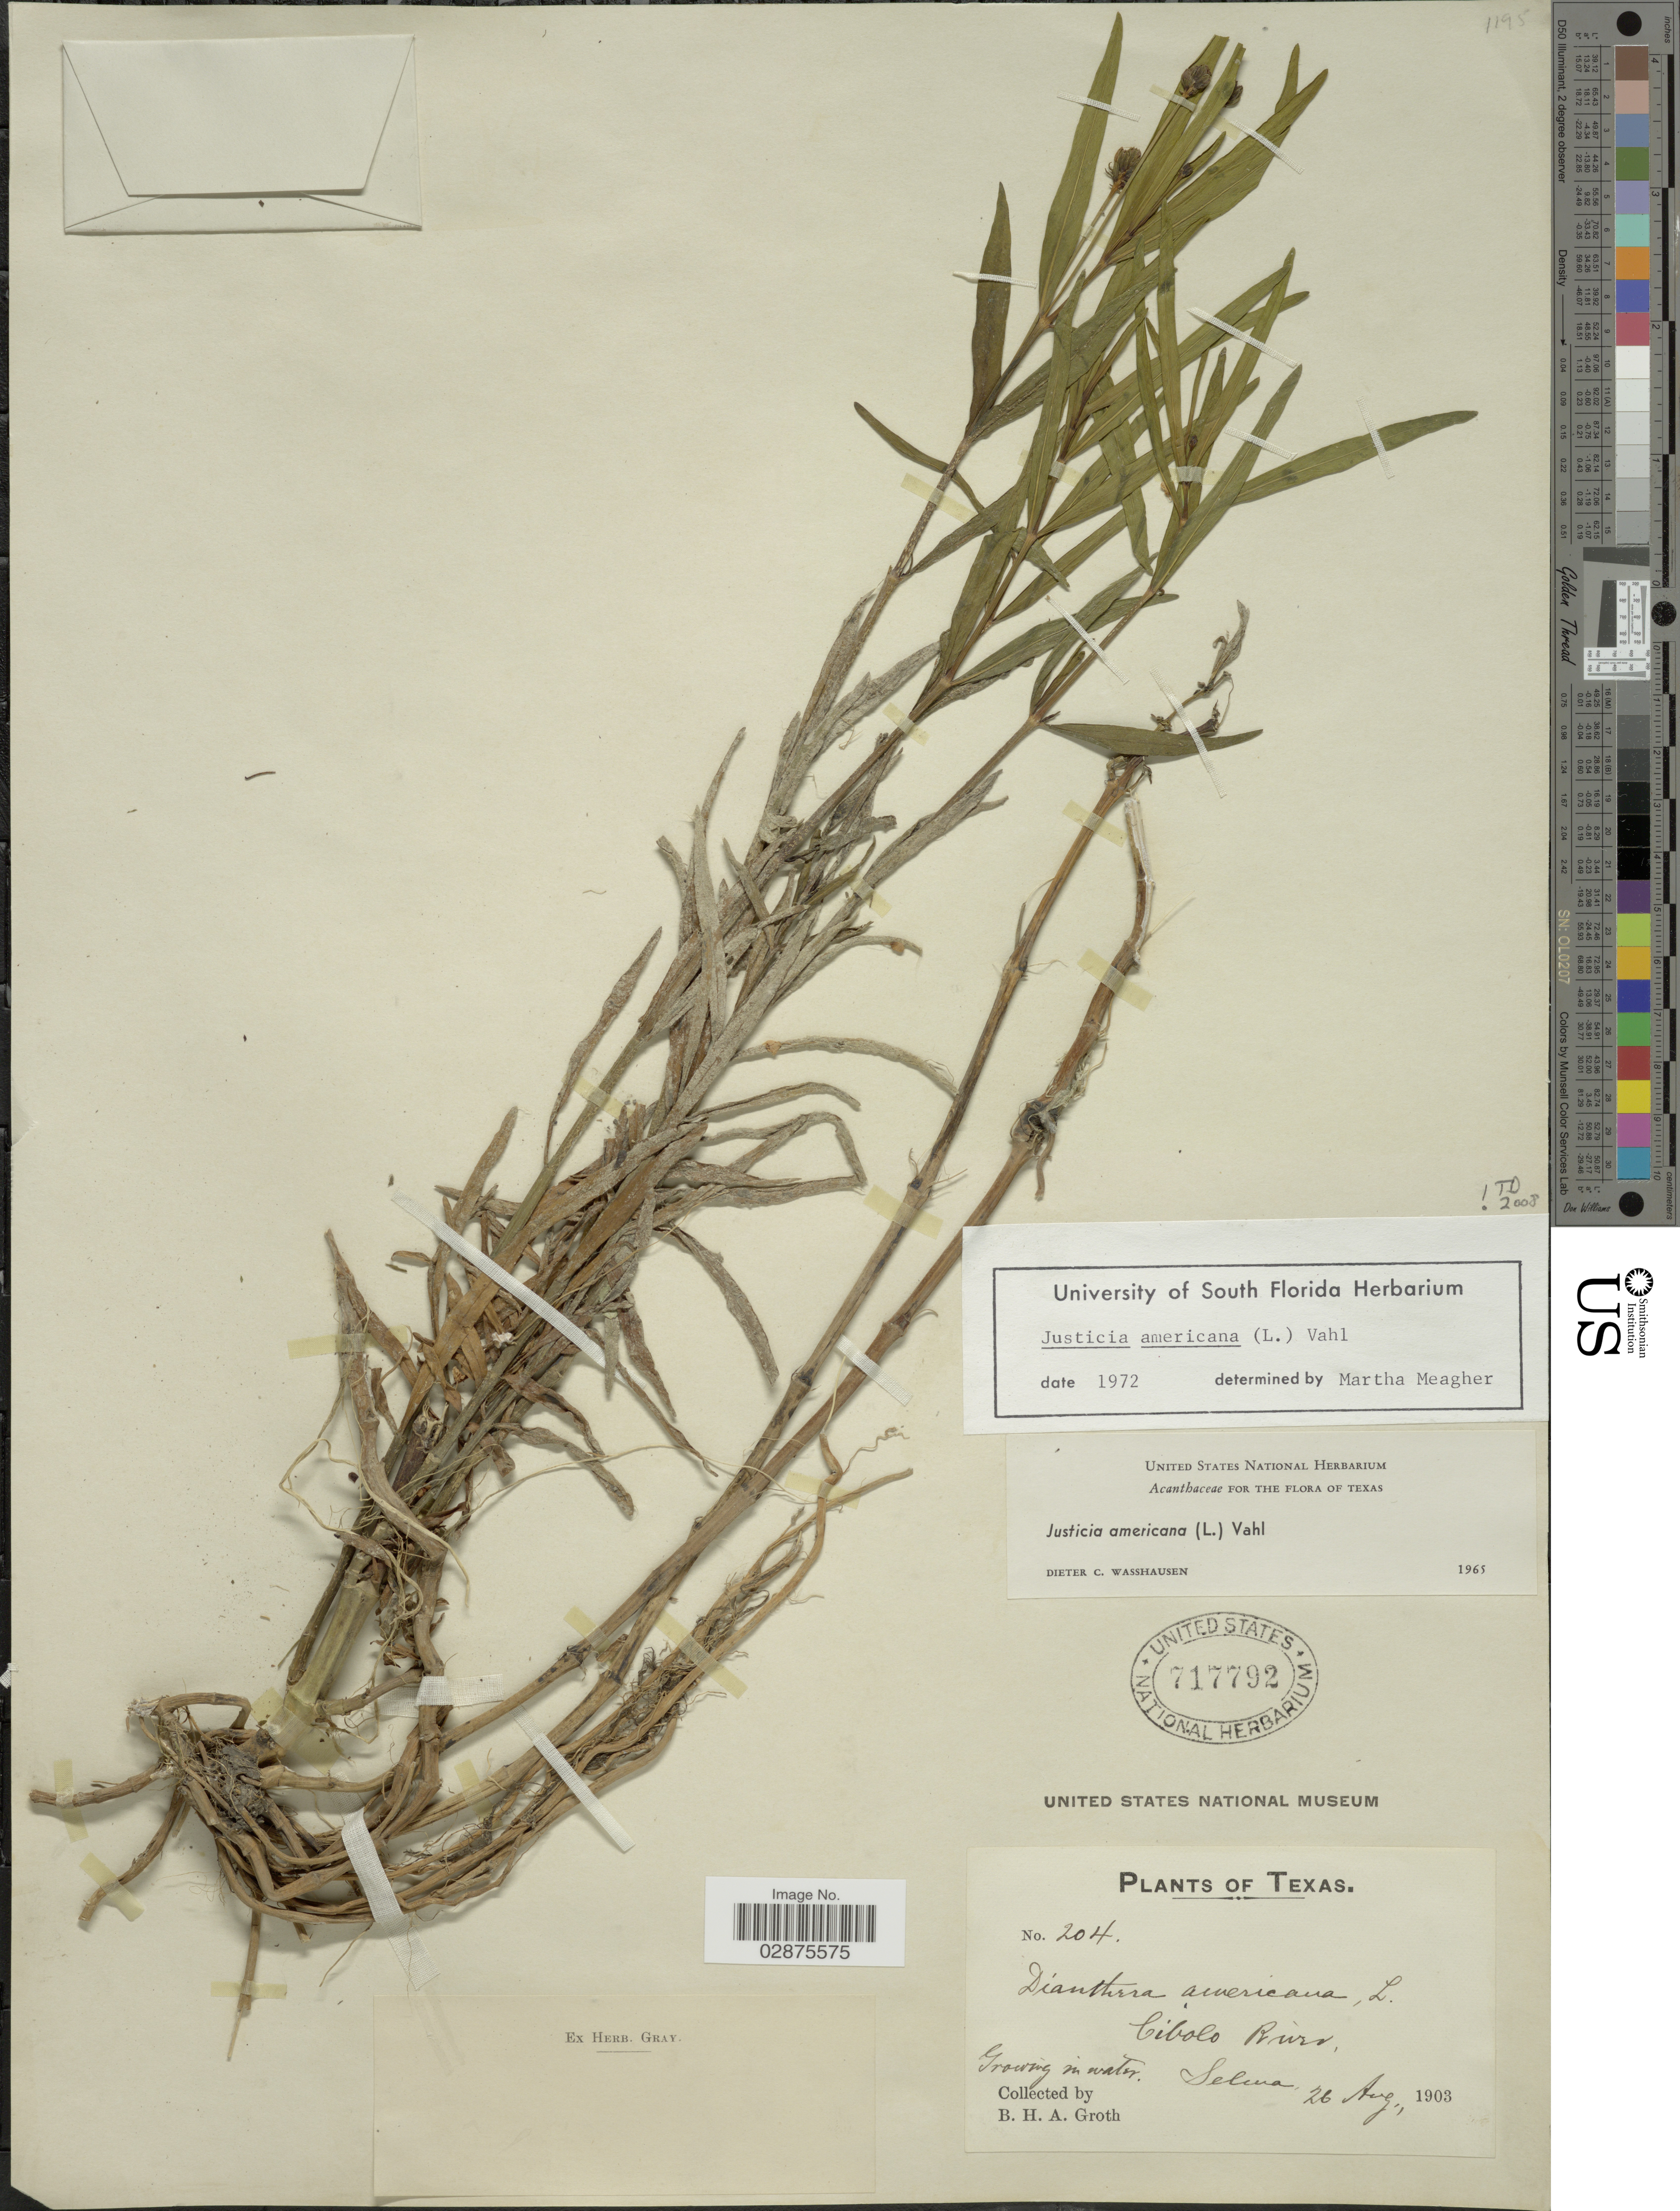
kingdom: Plantae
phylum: Tracheophyta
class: Magnoliopsida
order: Lamiales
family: Acanthaceae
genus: Justicia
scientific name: Justicia americana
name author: (L.) Vahl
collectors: B. Groth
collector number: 204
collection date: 1903-08-26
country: United States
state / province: Texas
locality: Cibolo River. Growing in water. Selma.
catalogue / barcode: US 717792